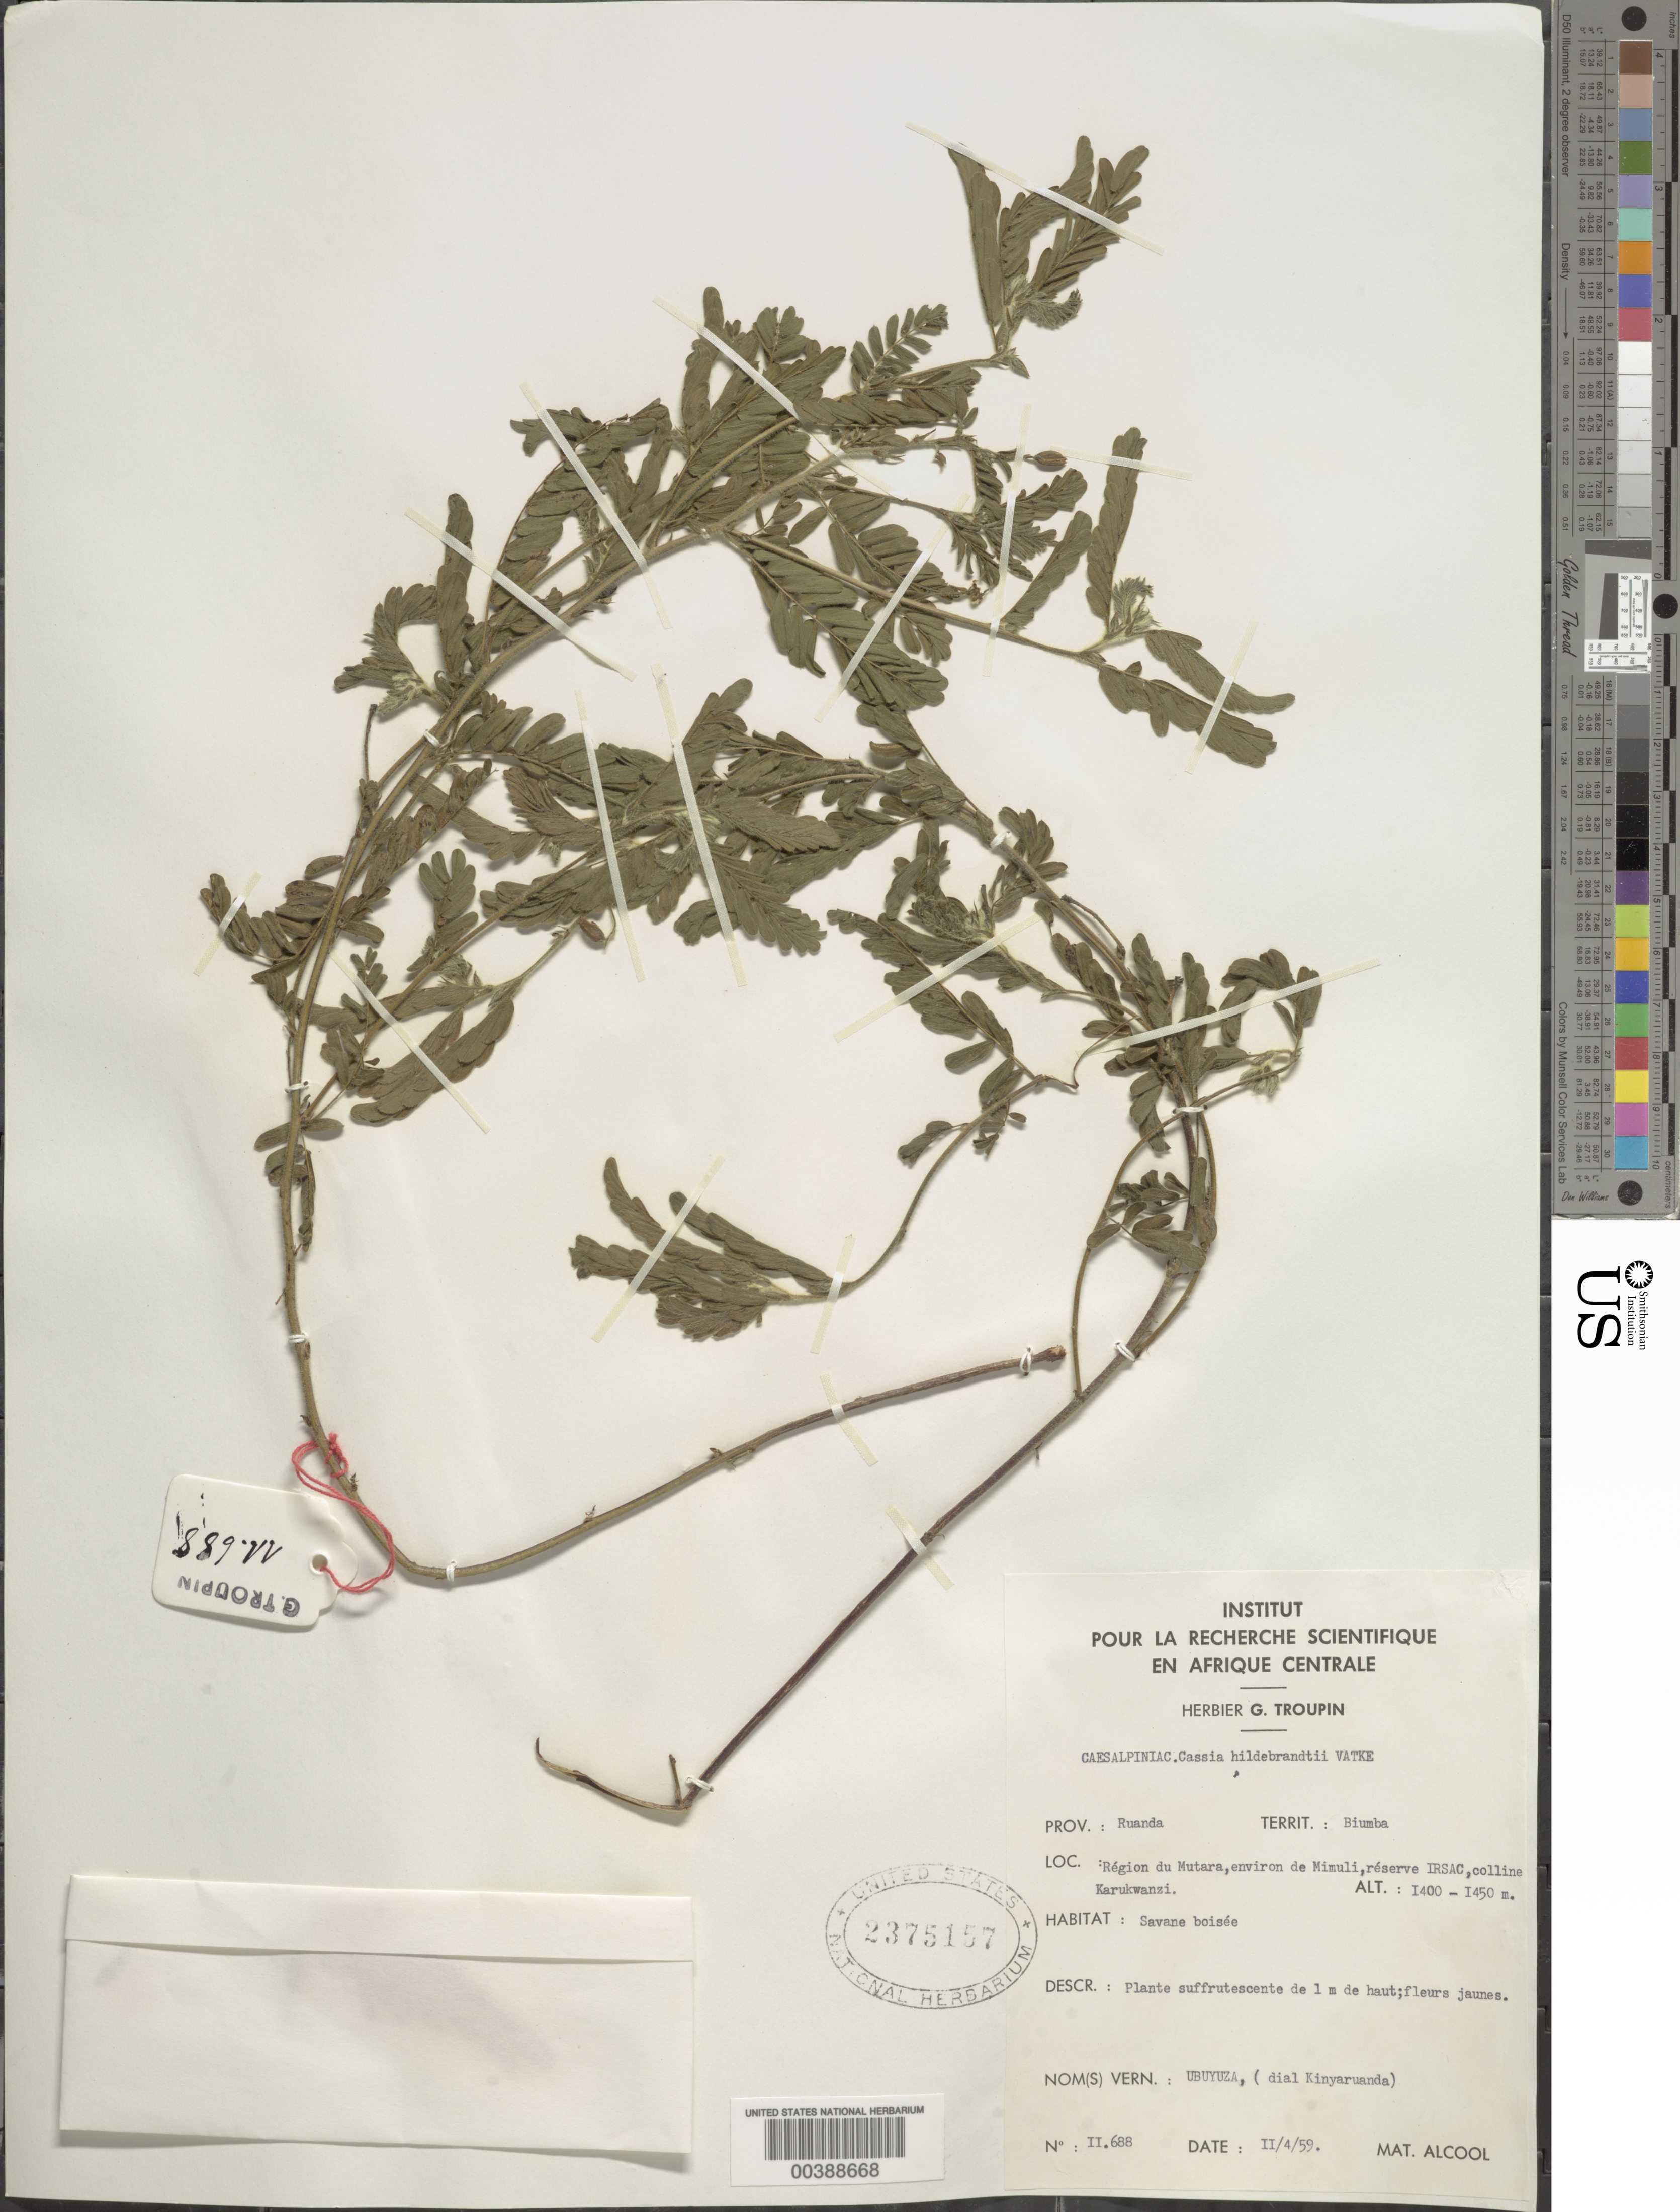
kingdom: Plantae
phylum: Tracheophyta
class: Magnoliopsida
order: Fabales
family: Fabaceae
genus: Chamaecrista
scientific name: Chamaecrista hildebrandtii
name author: (Vatke) Lock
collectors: G. Troupin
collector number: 11688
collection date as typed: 04 Feb 1959 or 02 Apr 1959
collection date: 1959-02-04 or 1959-04-02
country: Rwanda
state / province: Nord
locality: Ruanda prov., biumba territ., region du mutara, environ de mimuli, reserve irsac, colline karukwanzi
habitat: Savane boisee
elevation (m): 1400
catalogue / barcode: US 2375157